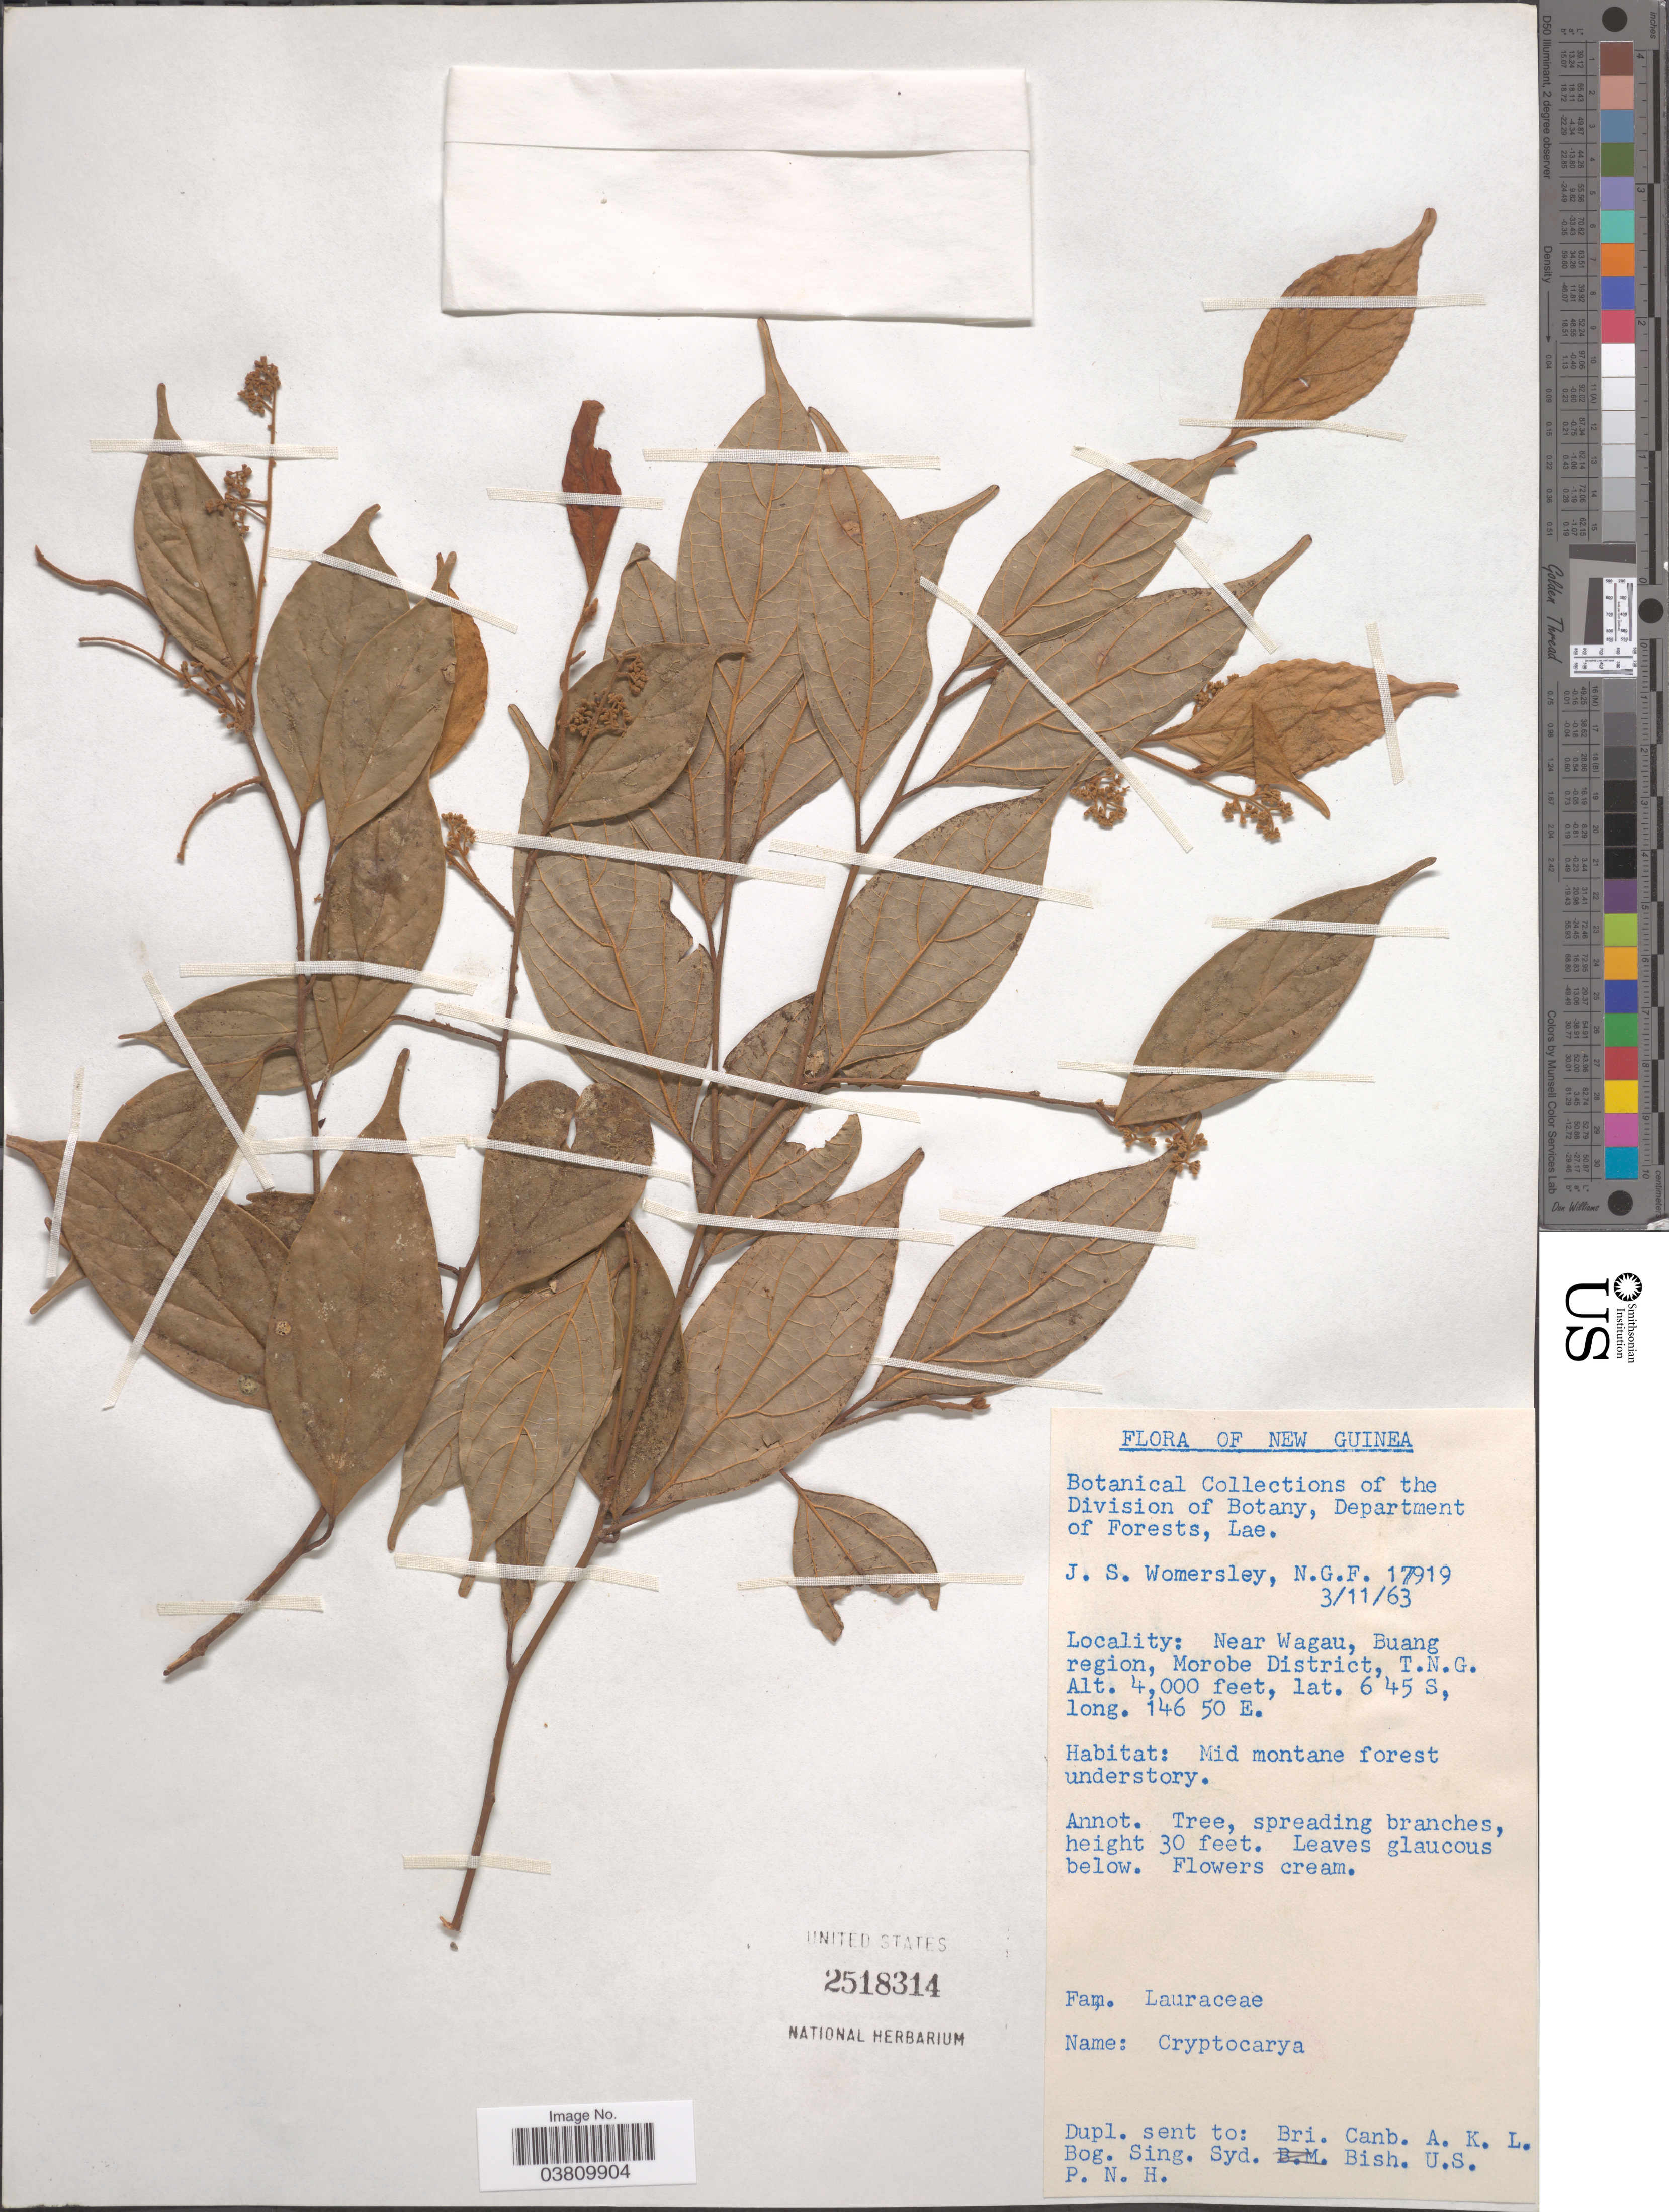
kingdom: Plantae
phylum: Tracheophyta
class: Magnoliopsida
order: Laurales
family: Lauraceae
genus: Cryptocarya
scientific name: Cryptocarya sp.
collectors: J. S. Womersley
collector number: NGF 17919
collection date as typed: Transcribed d/m/y: 3/11/63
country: Papua New Guinea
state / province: Morobe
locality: New Guinea. Near Wagau, Buang region, Morobe District, T.N.G.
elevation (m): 1219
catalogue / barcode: US 2518314